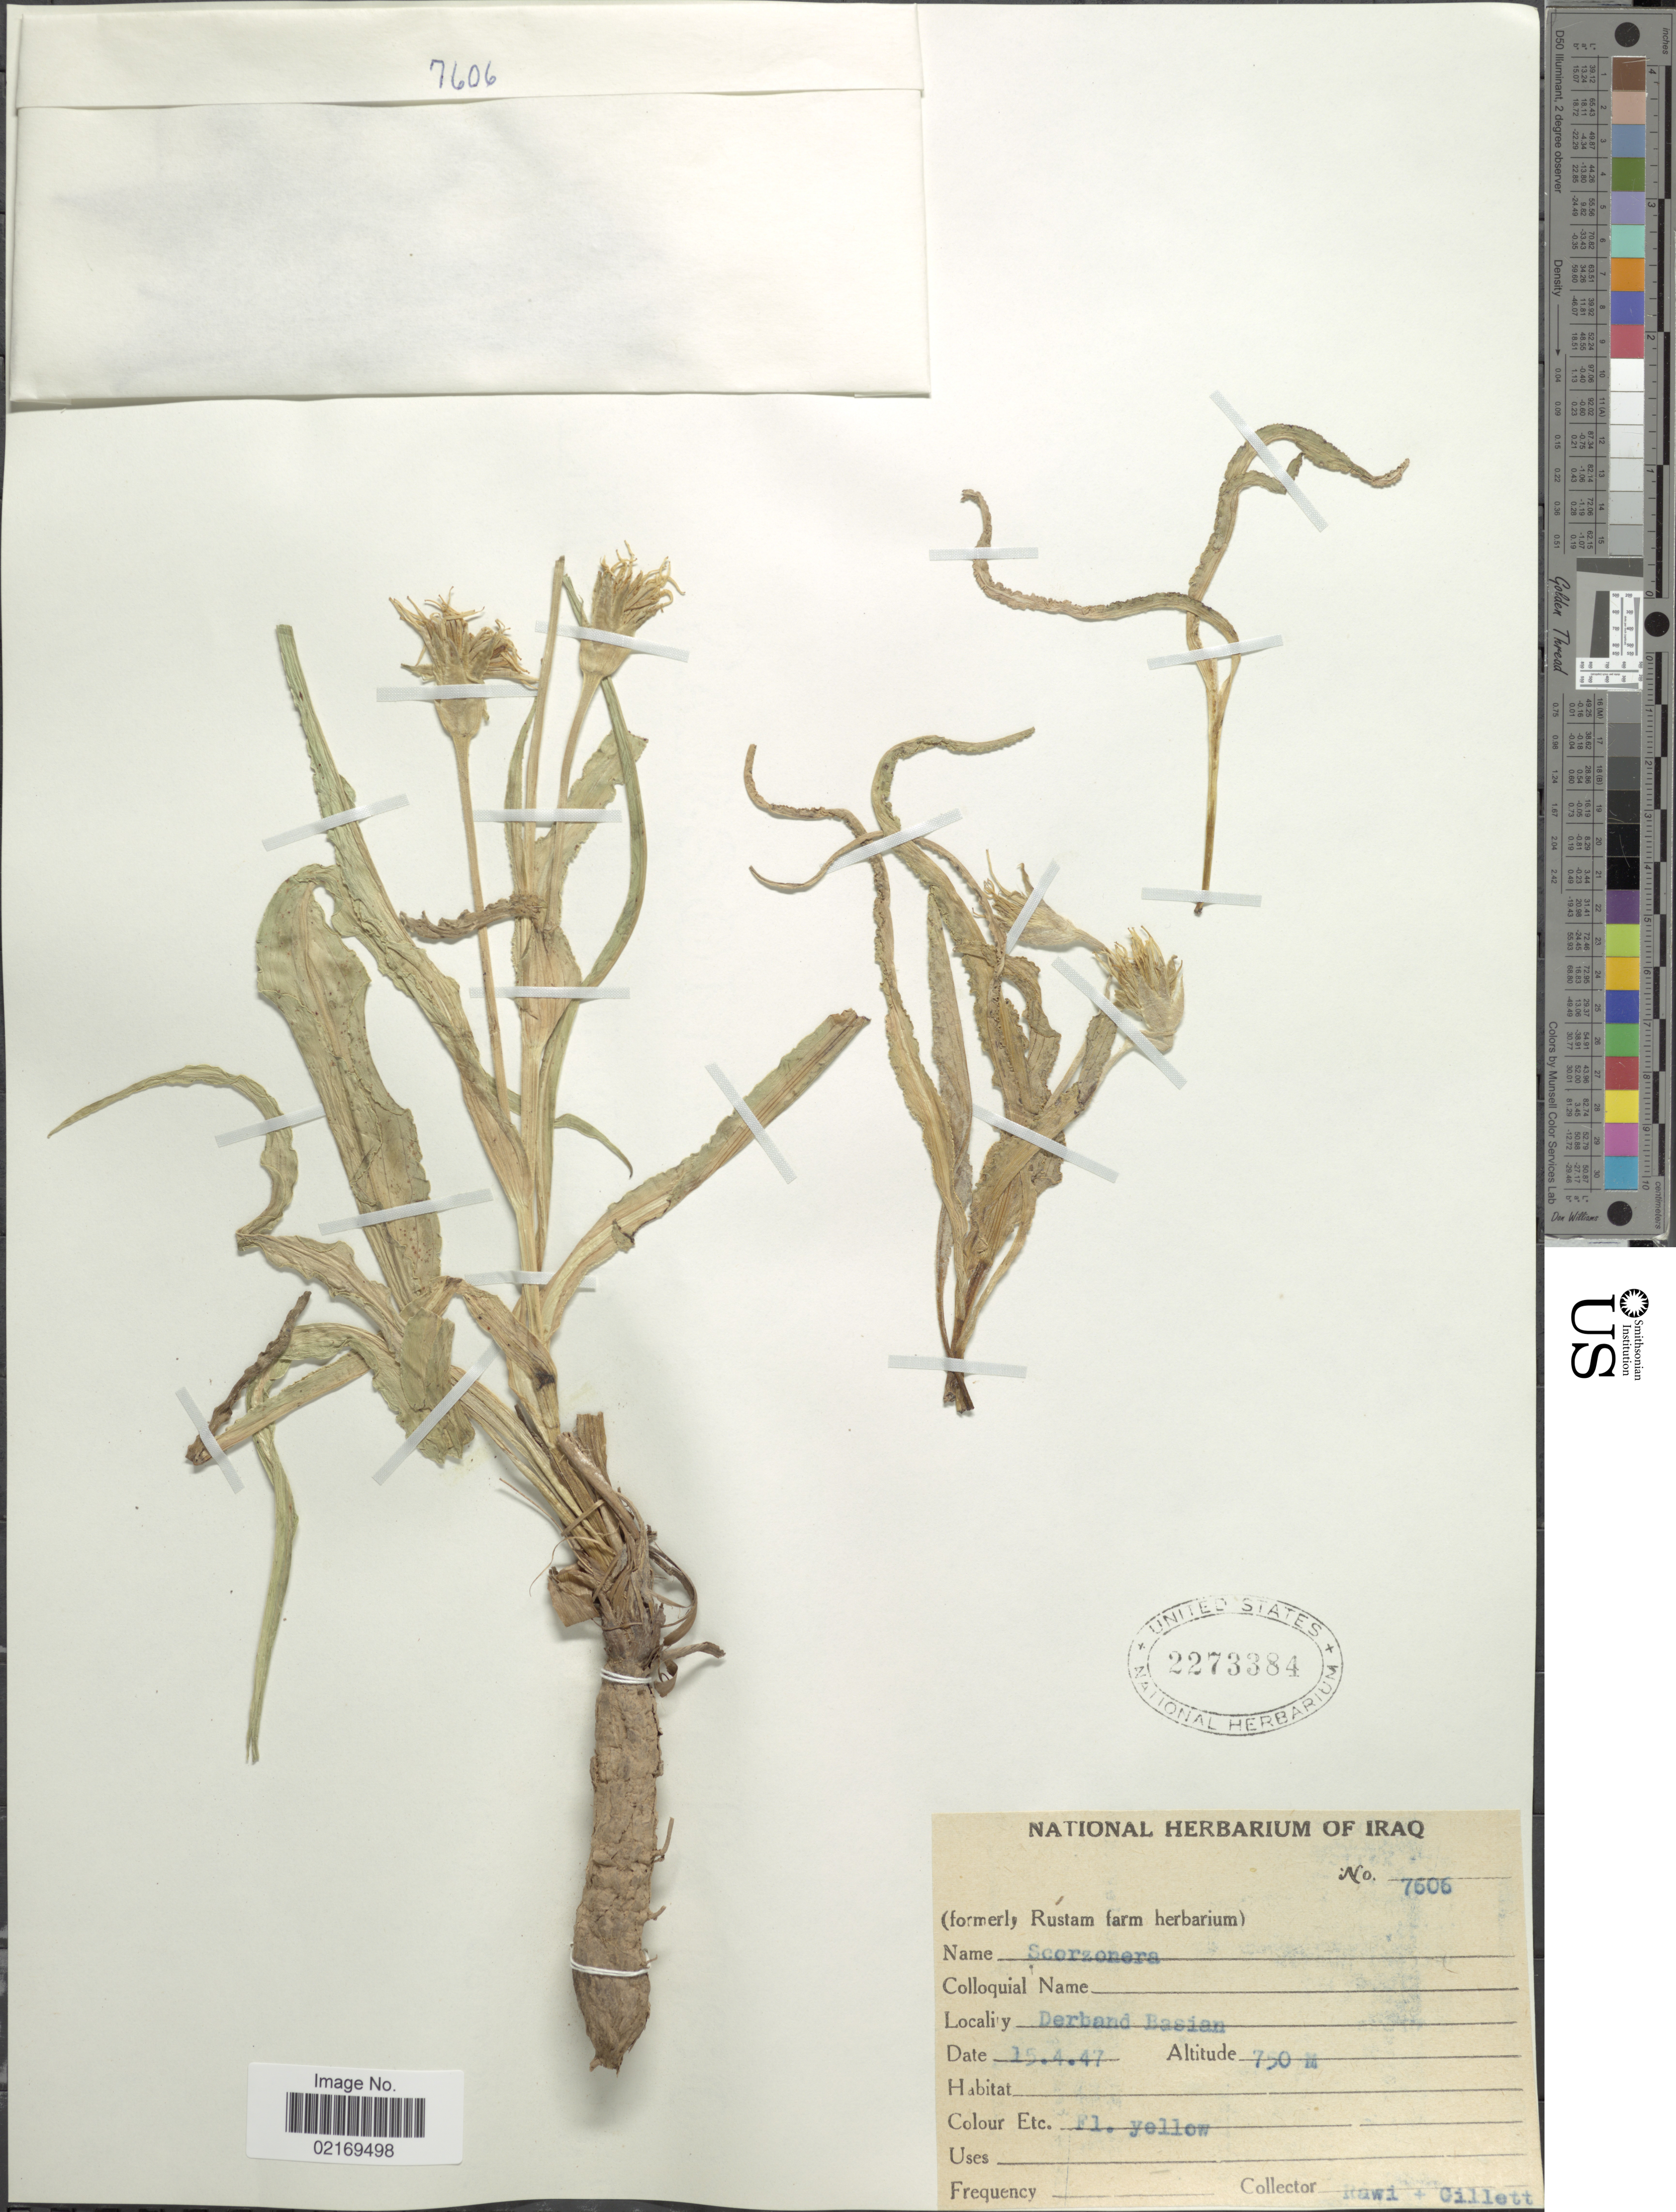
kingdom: Plantae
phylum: Tracheophyta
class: Magnoliopsida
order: Asterales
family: Asteraceae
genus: Scorzonera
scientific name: Scorzonera sp.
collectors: -. Rawi & Gillett, --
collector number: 7606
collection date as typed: Transcribed d/m/y: 15/4/47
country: Iran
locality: Derband Basian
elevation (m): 750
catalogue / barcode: US 2273384